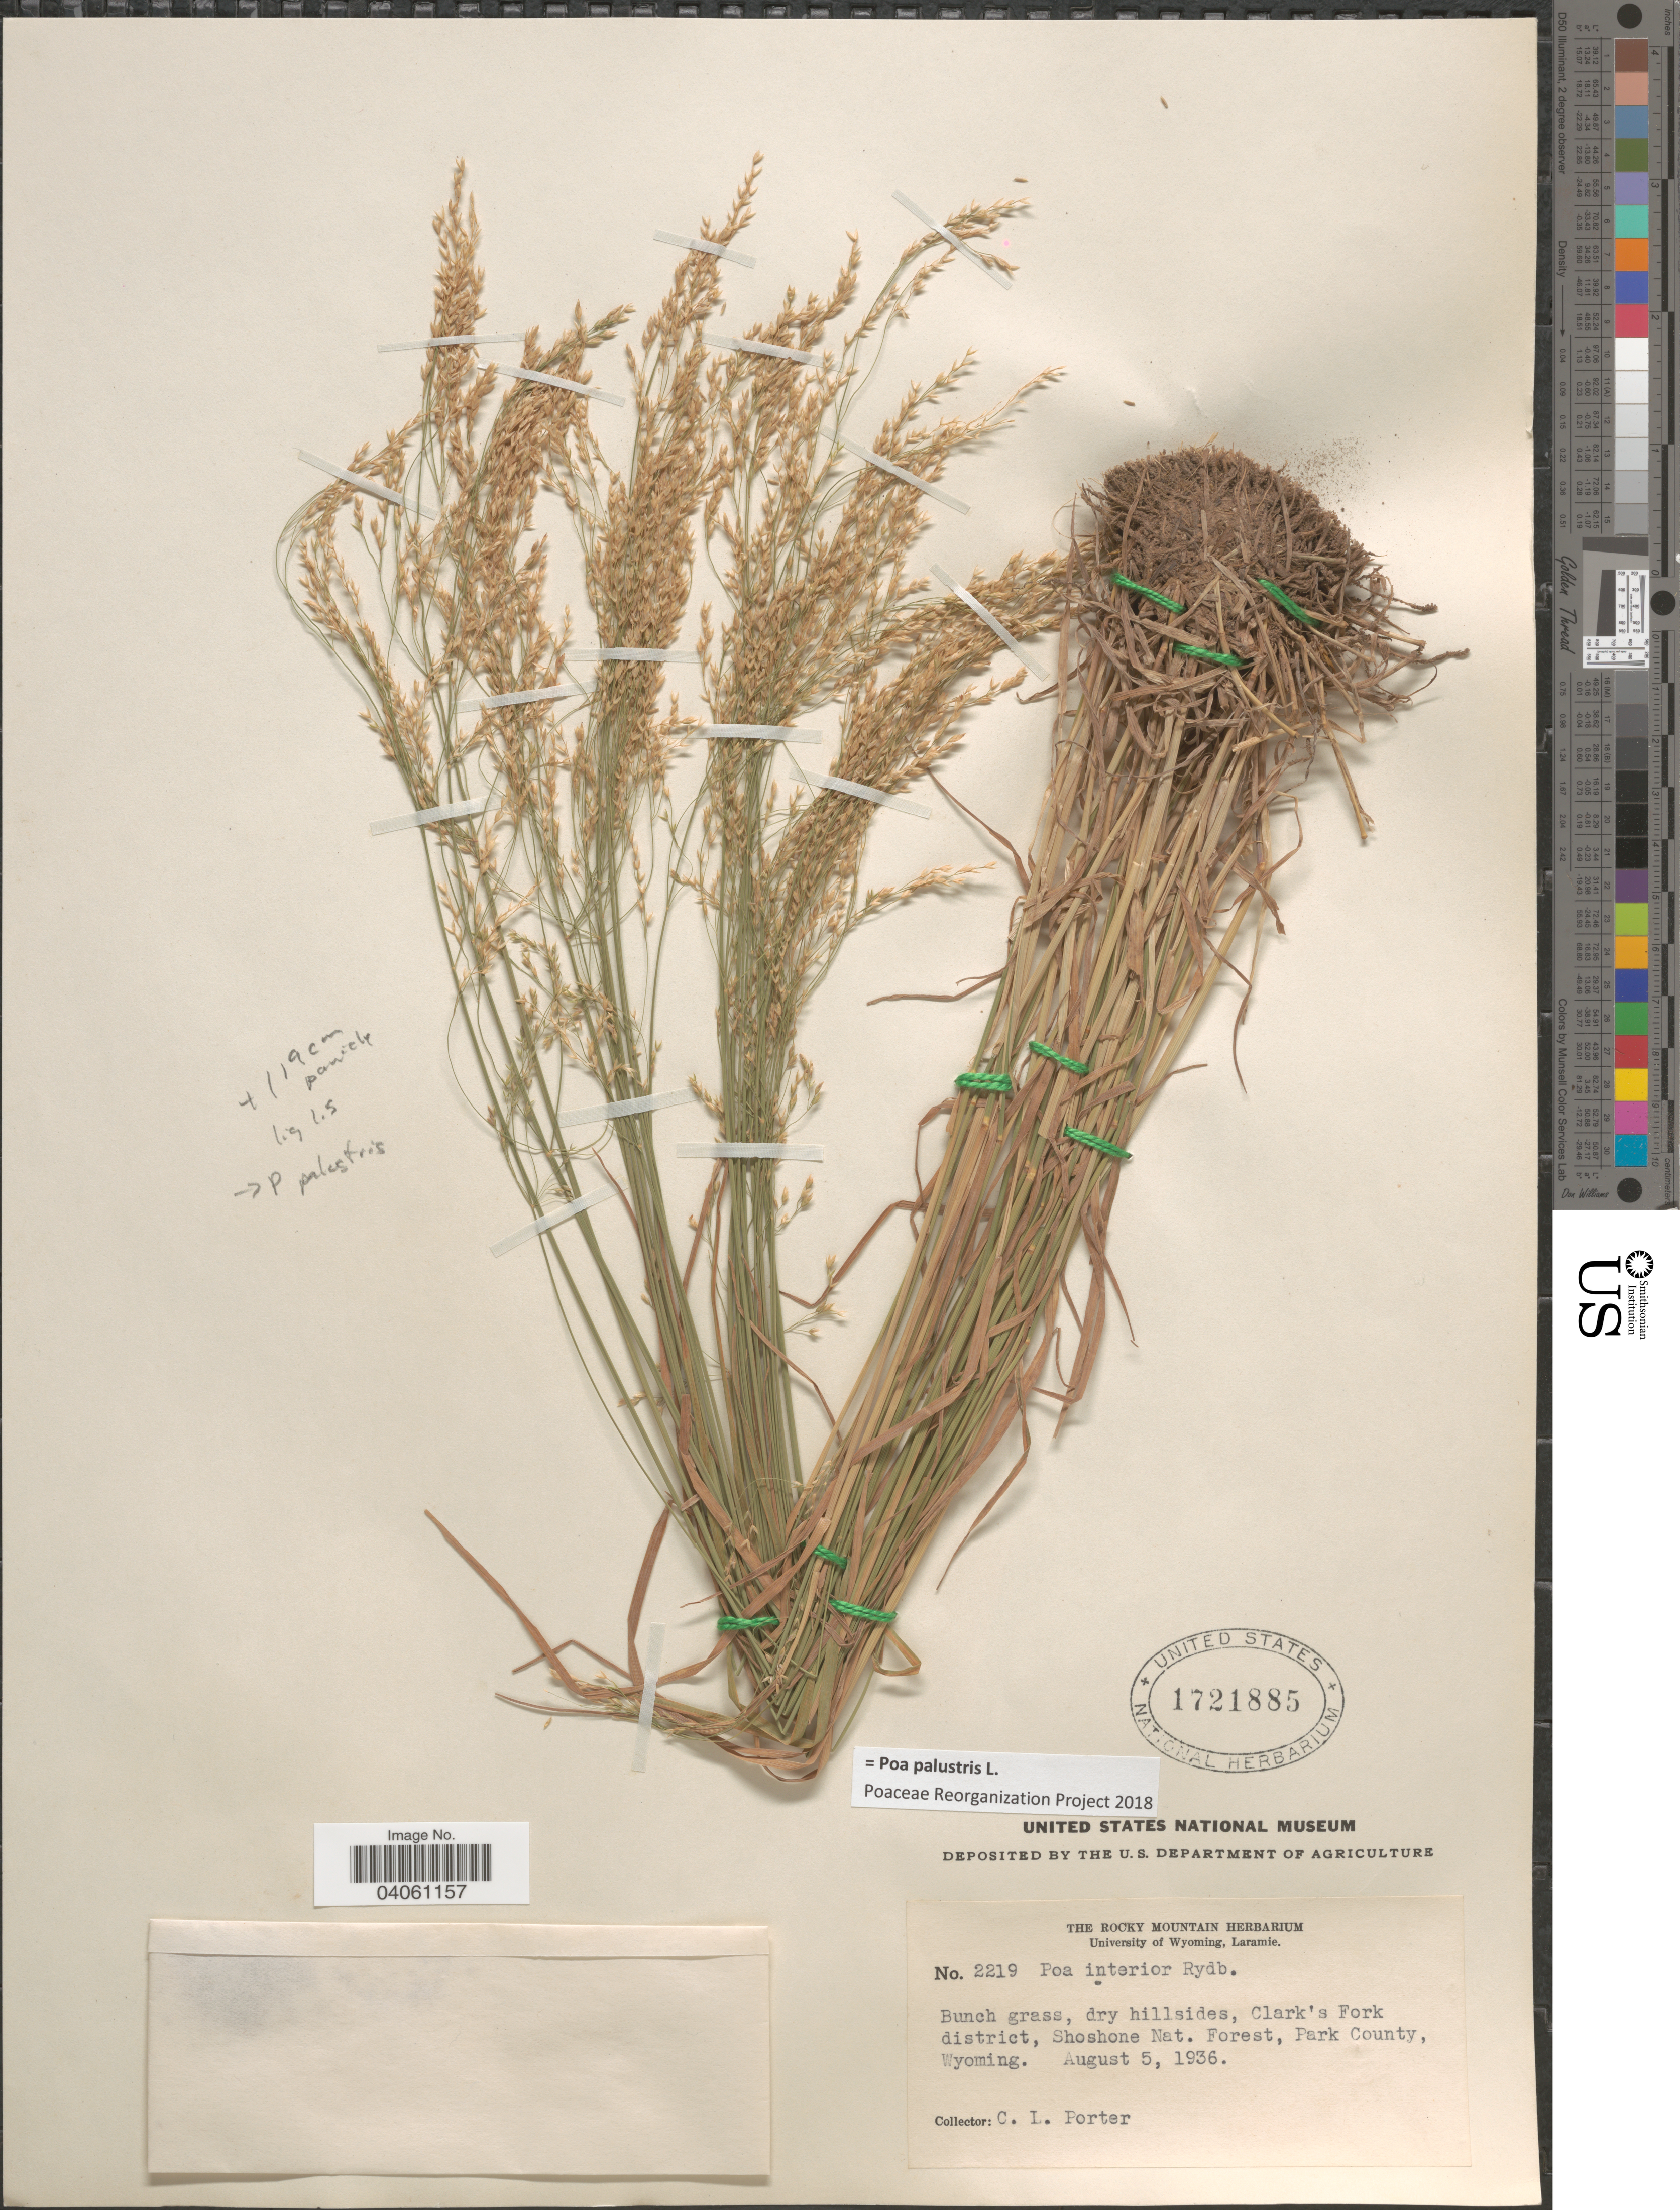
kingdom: Plantae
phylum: Tracheophyta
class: Liliopsida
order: Poales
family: Poaceae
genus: Poa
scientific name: Poa palustris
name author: L.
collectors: C. L. Porter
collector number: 2219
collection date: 1936-08-05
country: United States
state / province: Wyoming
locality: Clark's Fork district, Shoshone Nat. Forest, Park County.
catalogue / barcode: US 1721885